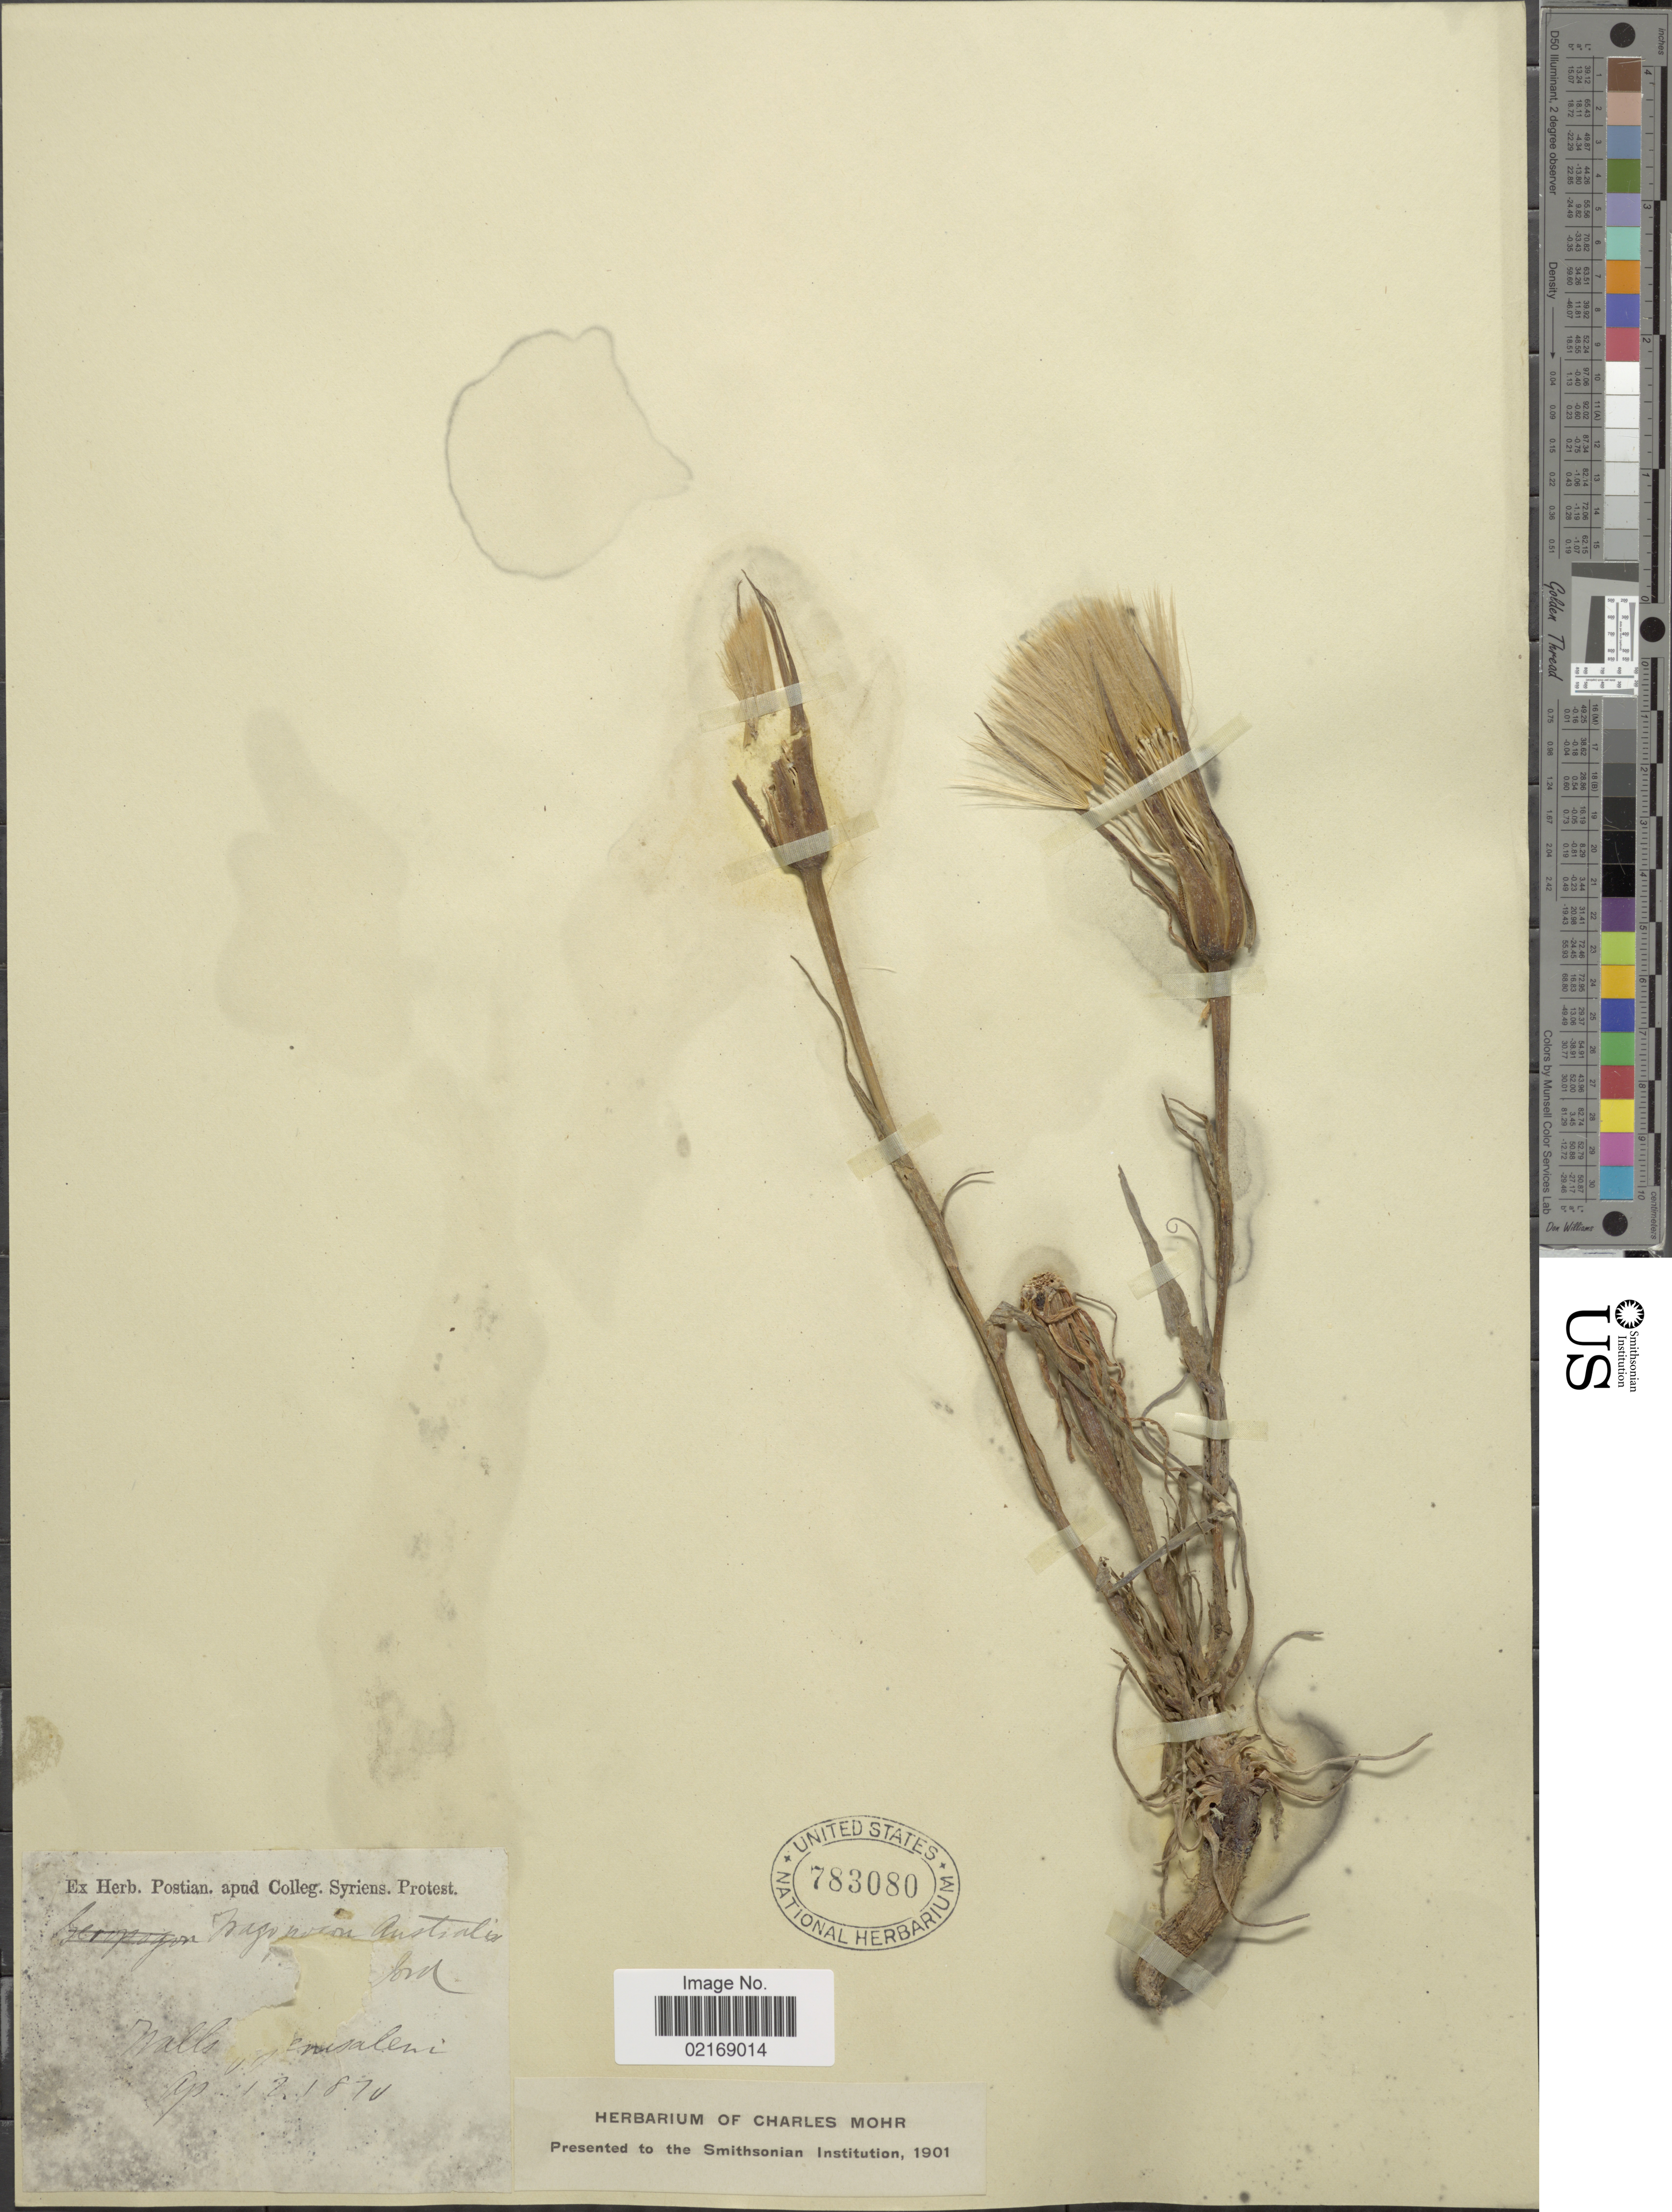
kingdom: Plantae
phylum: Tracheophyta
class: Magnoliopsida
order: Asterales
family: Asteraceae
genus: Tragopogon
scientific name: Tragopogon porrifolius subsp. porrifolius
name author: L.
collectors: ex herb. Postian. apud Colleg. Syriens. Protest. USE "Fannie P. A. Shepard" (10308853) AS PRIMARY COLLECTOR INSTEAD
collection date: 1870-04-12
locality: Walls pyemesaleni [interpreted]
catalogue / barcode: US 783080